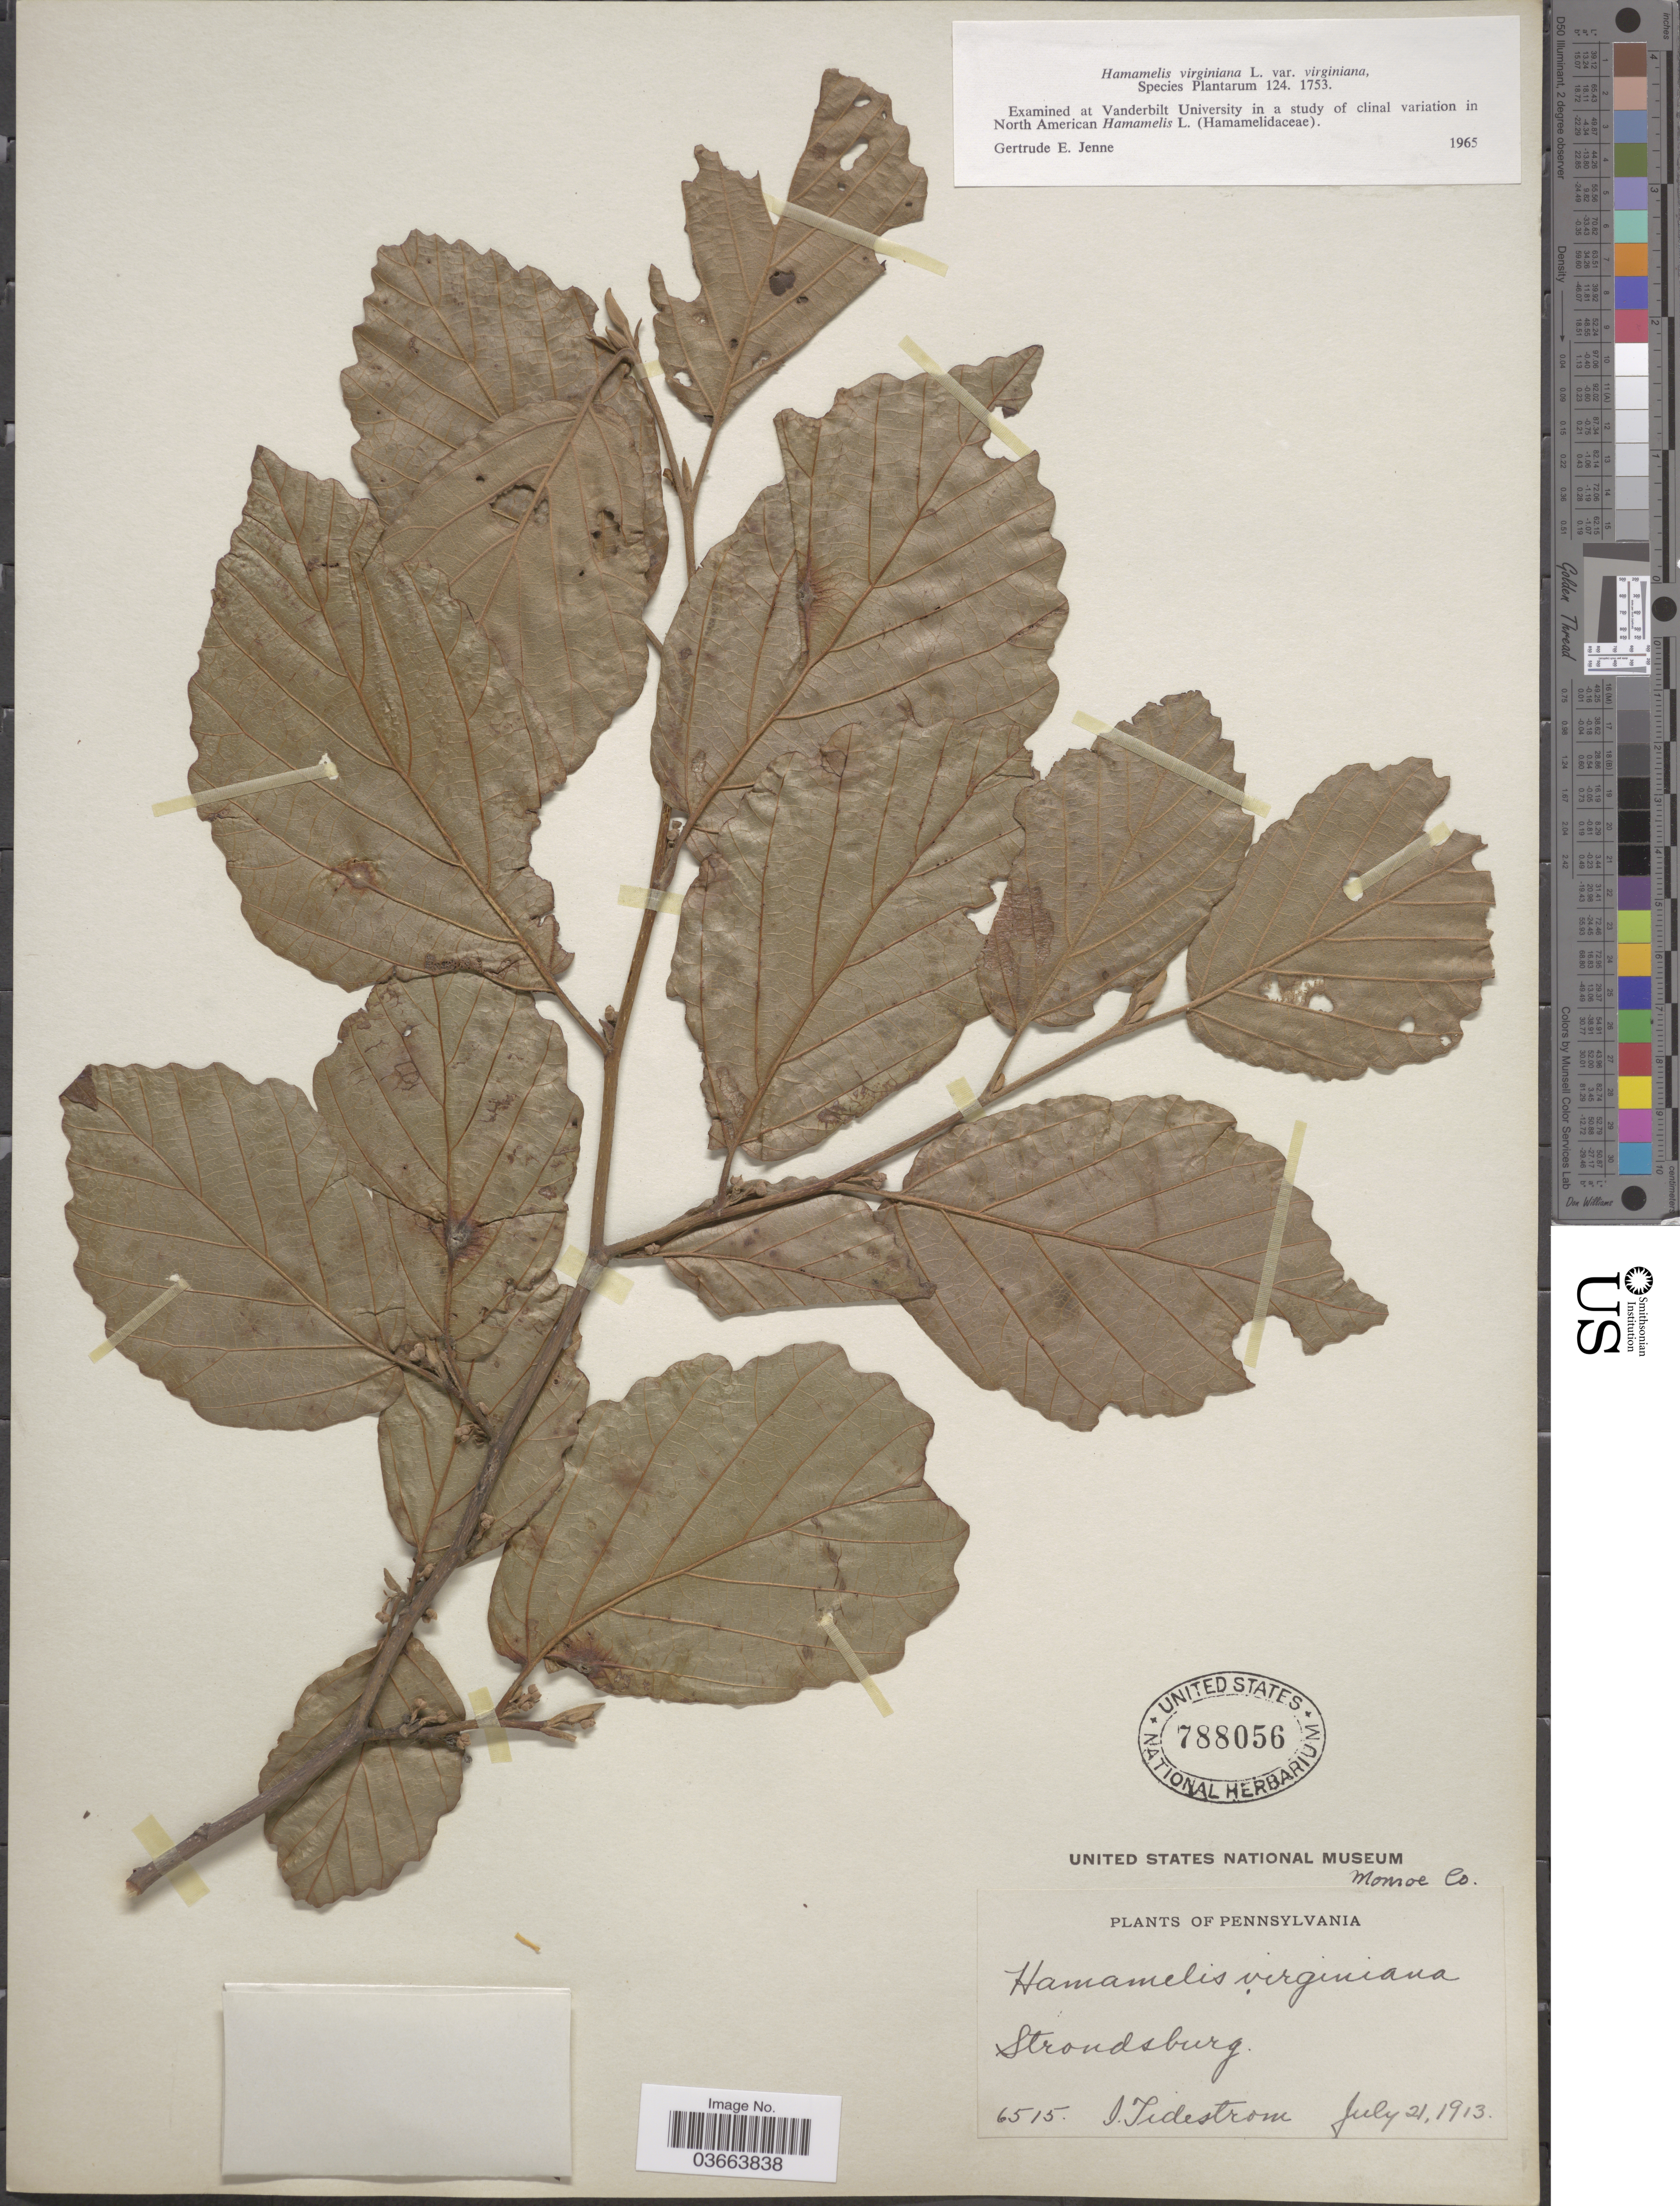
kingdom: Plantae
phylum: Tracheophyta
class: Magnoliopsida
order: Saxifragales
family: Hamamelidaceae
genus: Hamamelis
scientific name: Hamamelis virginiana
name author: L.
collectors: I. F. Tidestrom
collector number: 6515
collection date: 1913-07-21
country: United States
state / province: Pennsylvania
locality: Stroudsburg. Momoe Co.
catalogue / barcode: US 788056